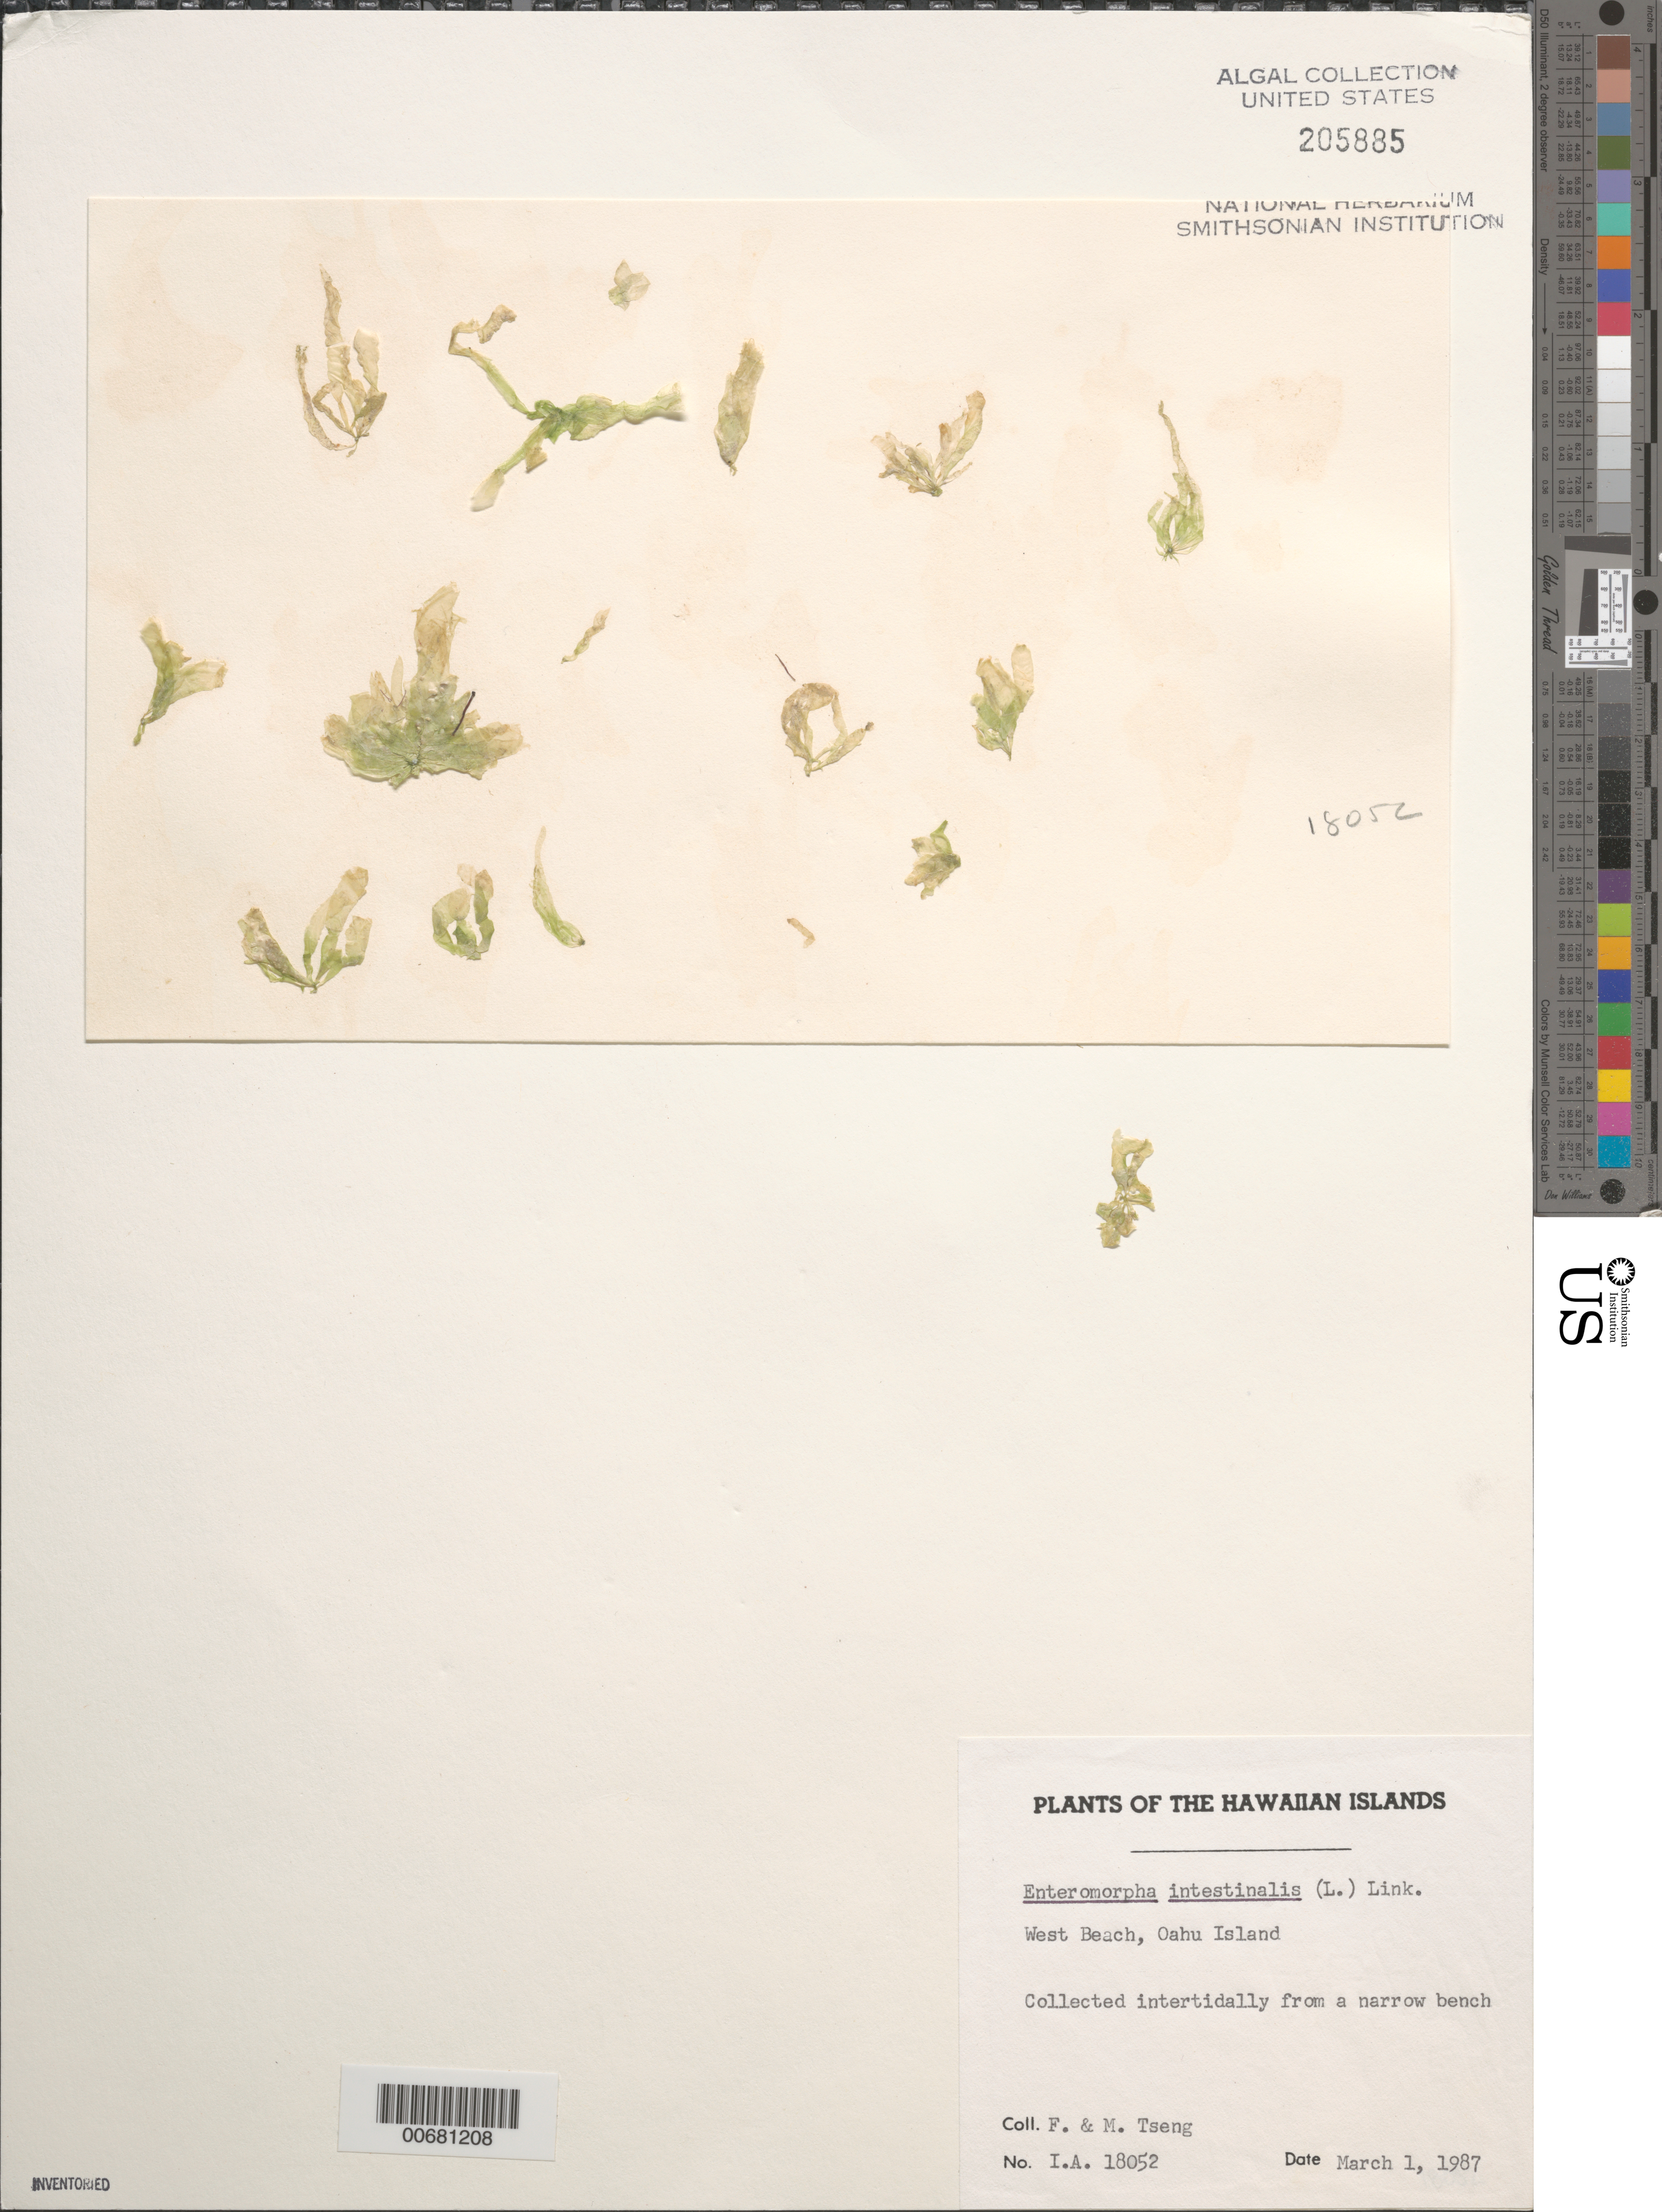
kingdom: Plantae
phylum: Chlorophyta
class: Ulvophyceae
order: Ulvales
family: Ulvaceae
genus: Ulva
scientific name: Ulva intestinalis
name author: L.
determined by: Algae name updating Project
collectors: F. Tseng & M. Tseng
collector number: IAA 18052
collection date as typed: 01 Mar 1987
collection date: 1987-03-01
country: United States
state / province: Hawaii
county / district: Honolulu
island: Oahu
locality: West Beach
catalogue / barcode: US 205885